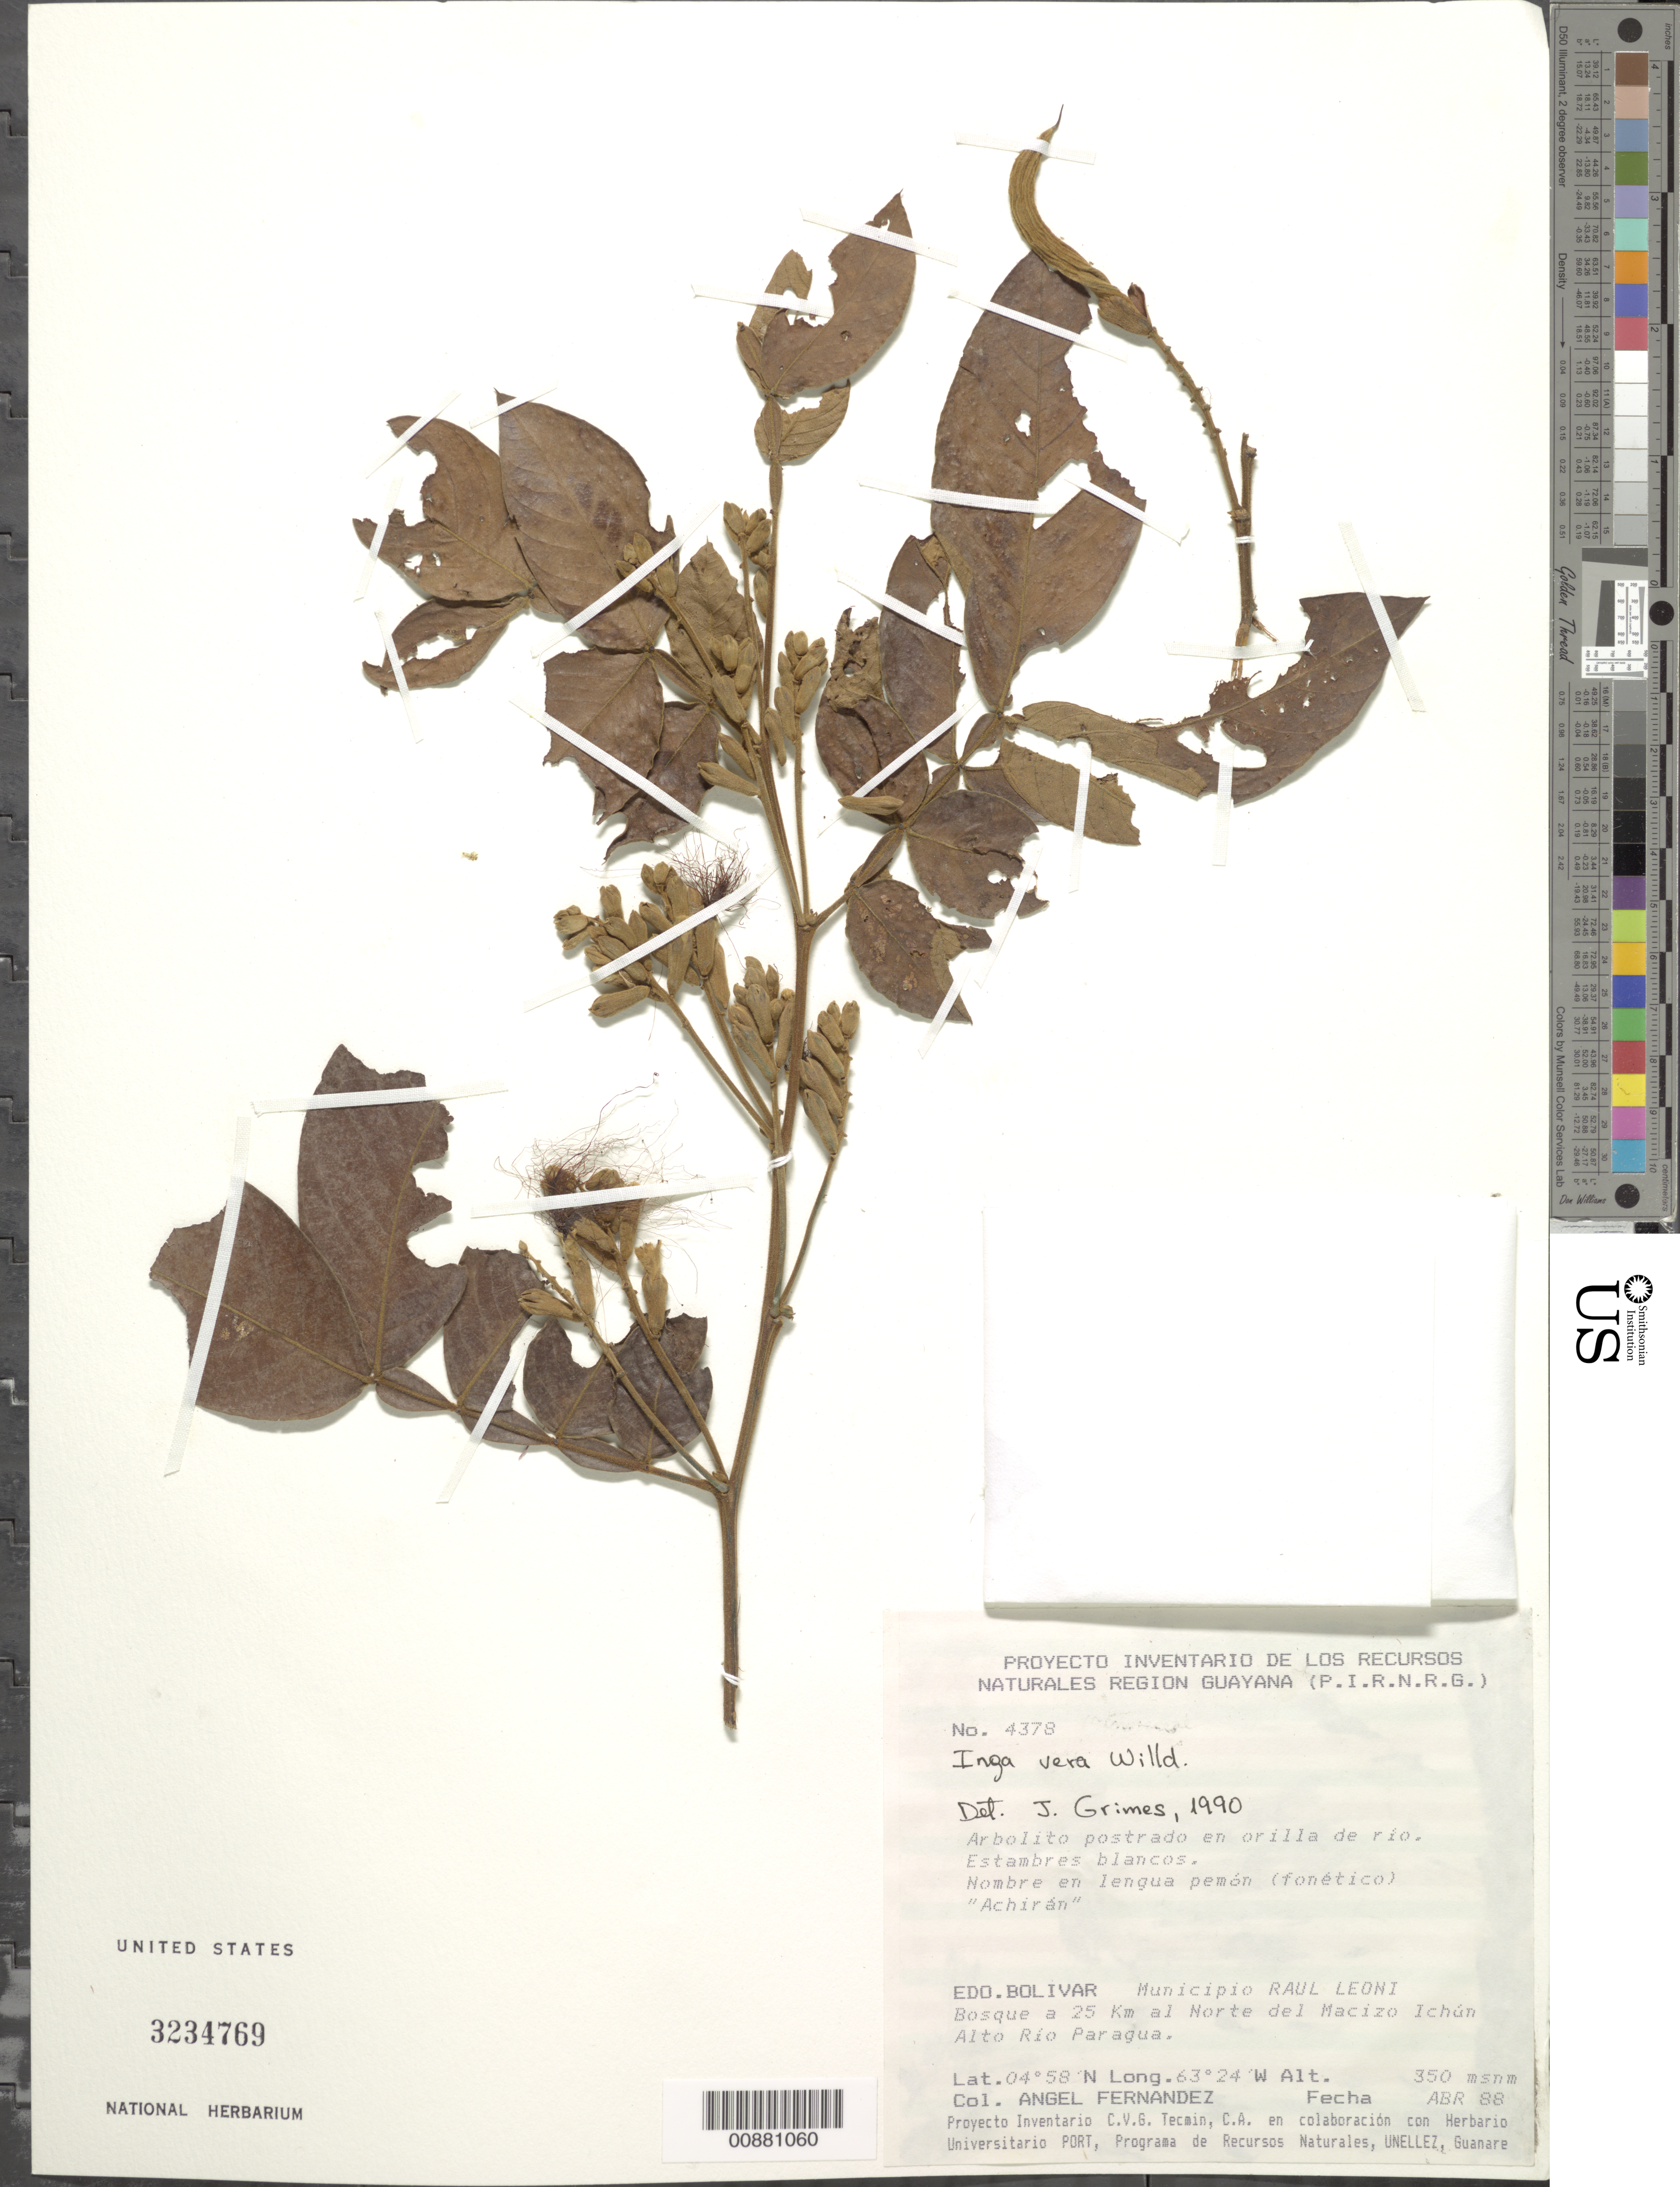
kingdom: Plantae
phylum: Tracheophyta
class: Magnoliopsida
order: Fabales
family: Fabaceae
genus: Inga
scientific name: Inga vera subsp. vera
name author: Willd.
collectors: A. Fernández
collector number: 4378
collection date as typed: Apr-88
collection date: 1988-04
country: Venezuela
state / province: Bolívar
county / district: Angostura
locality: Mun. Raúl Leoni [=Angostura], 25 km N del Macizo Ichún, alto Río Paragua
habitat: Orilla de rio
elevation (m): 350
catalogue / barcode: US 3234769